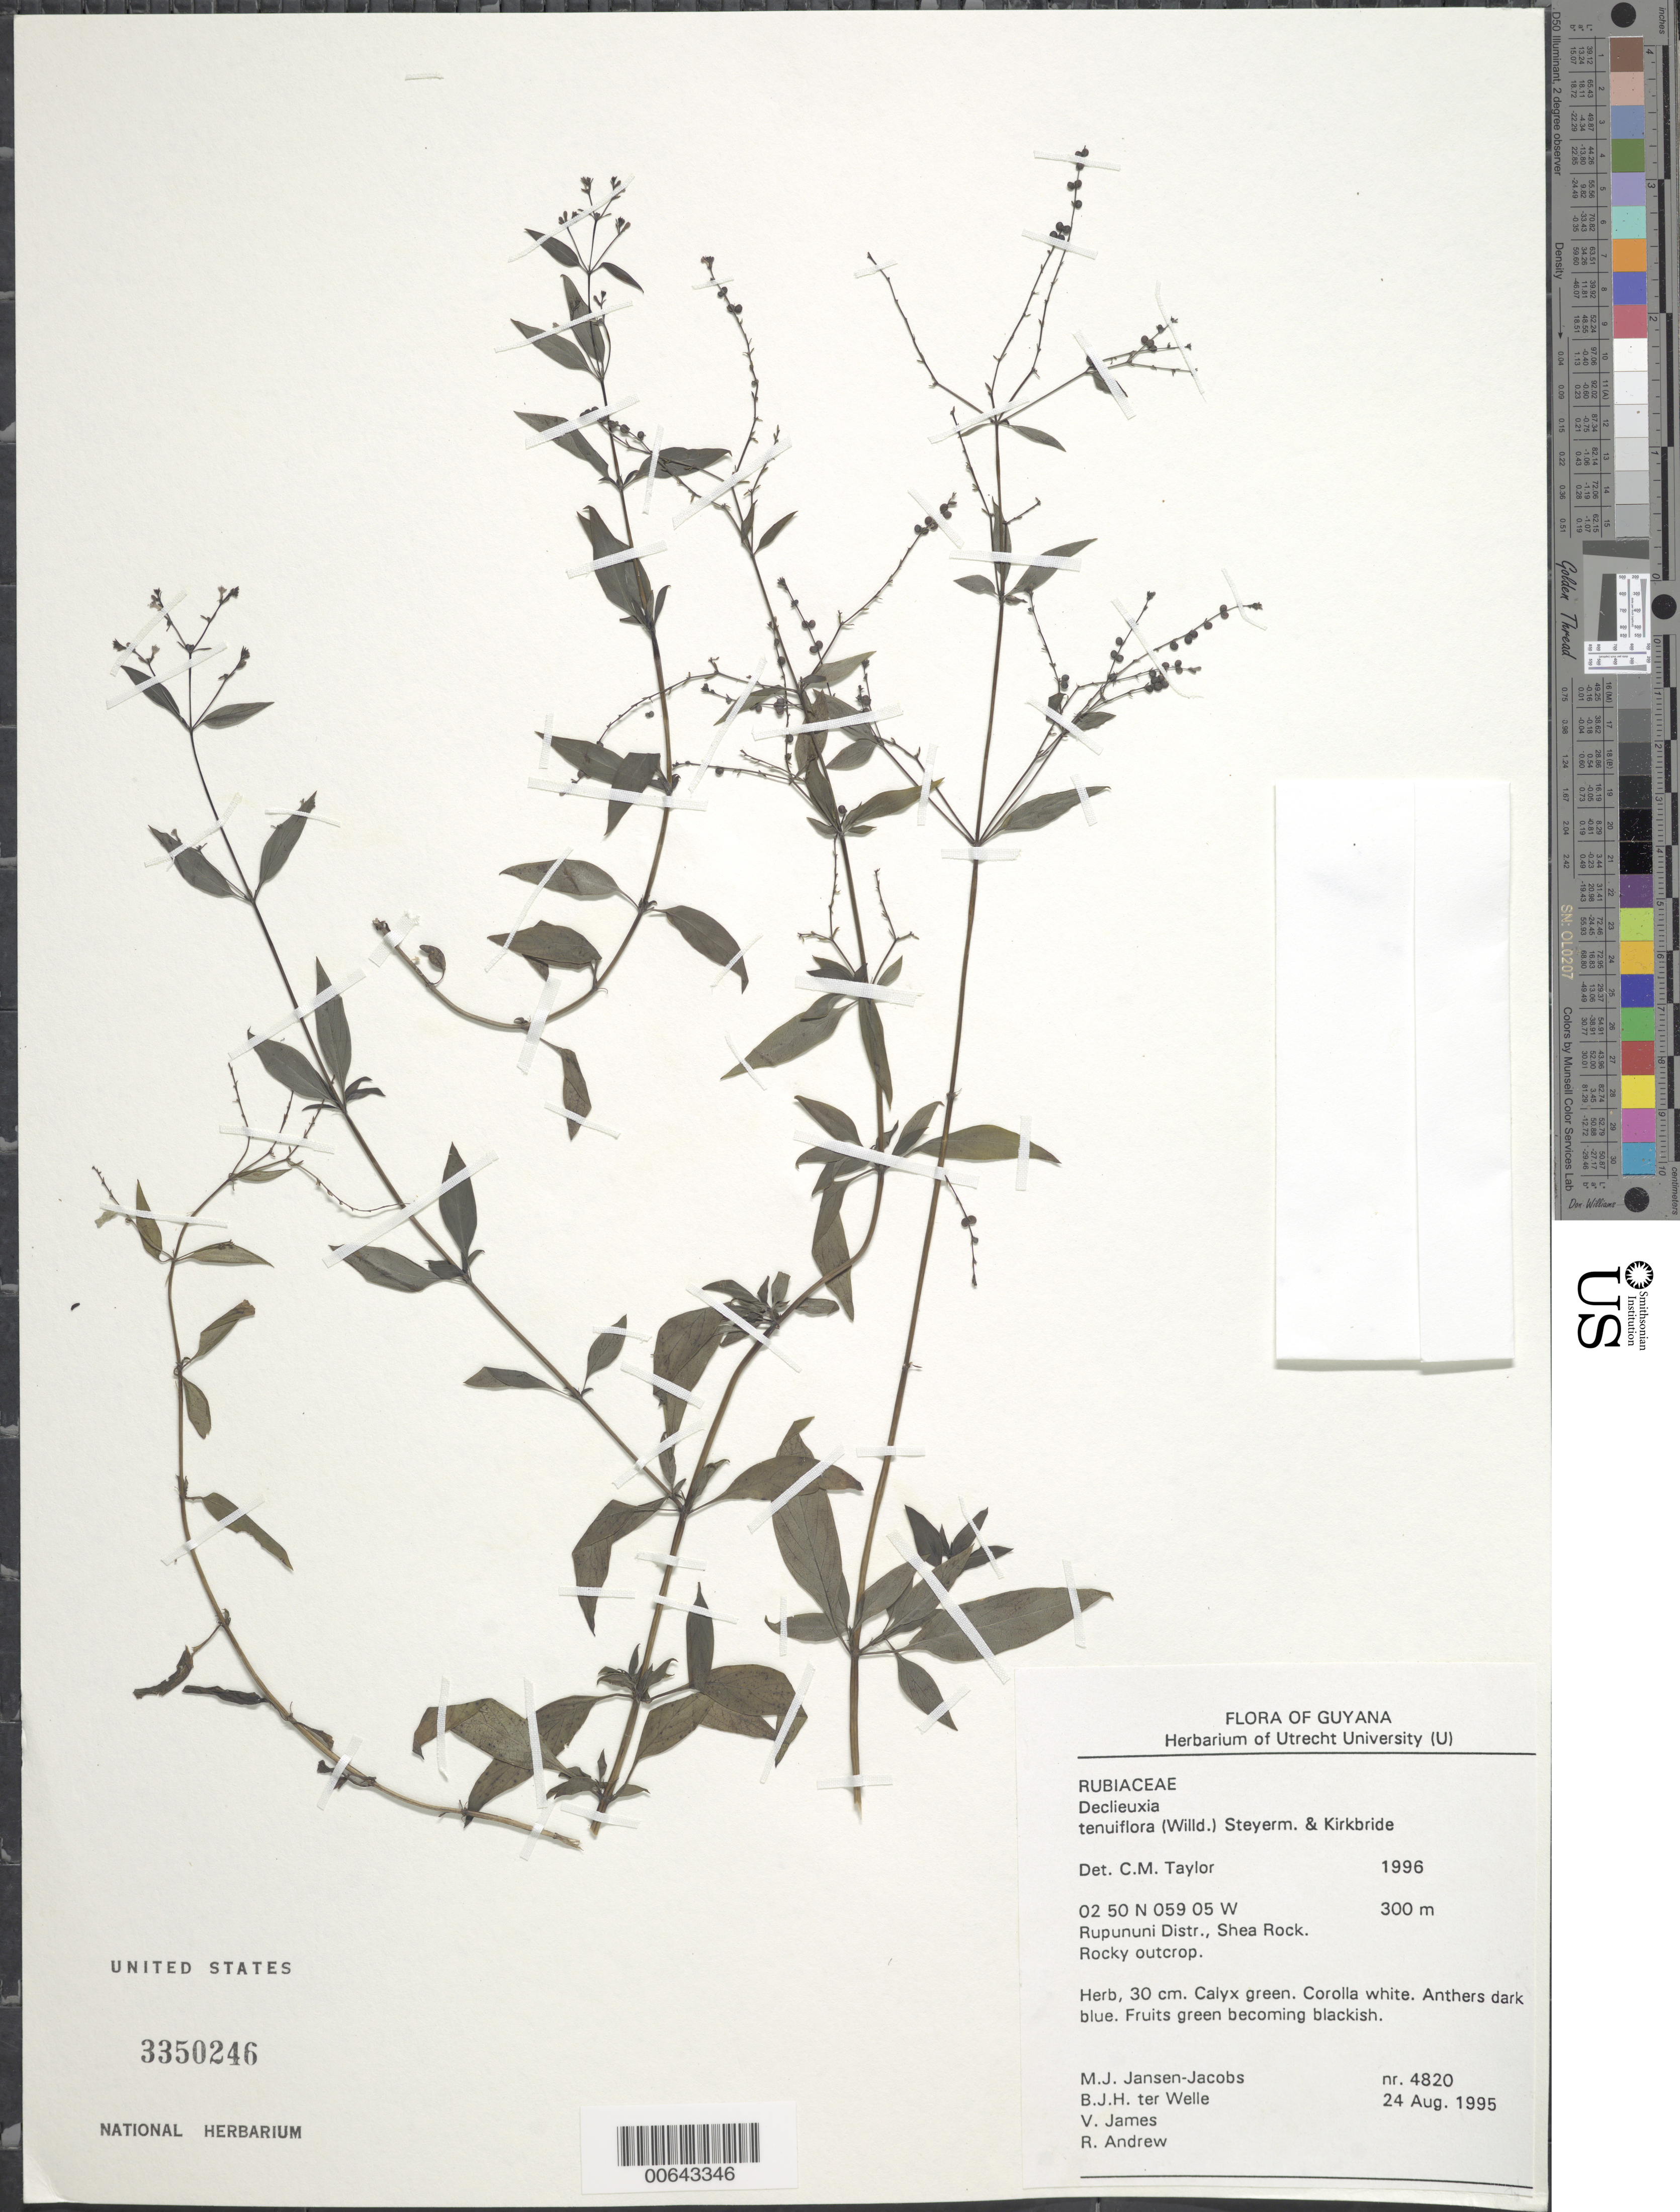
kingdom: Plantae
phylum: Tracheophyta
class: Magnoliopsida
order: Gentianales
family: Rubiaceae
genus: Declieuxia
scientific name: Declieuxia tenuiflora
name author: (Willd. ex Roem. & Schult.) Steyerm. & J.H. Kirkbr.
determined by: Taylor, Charlotte M.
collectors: M. J. Jansen-Jacobs, B. Welle, V. James & R. Andrew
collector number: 4820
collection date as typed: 24-Aug-95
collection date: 1995-08-24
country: Guyana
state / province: U. Takutu-U. Essequibo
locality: Shea Rock, Rupununi Dist.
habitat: Rocky outcrop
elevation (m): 300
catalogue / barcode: US 3350246